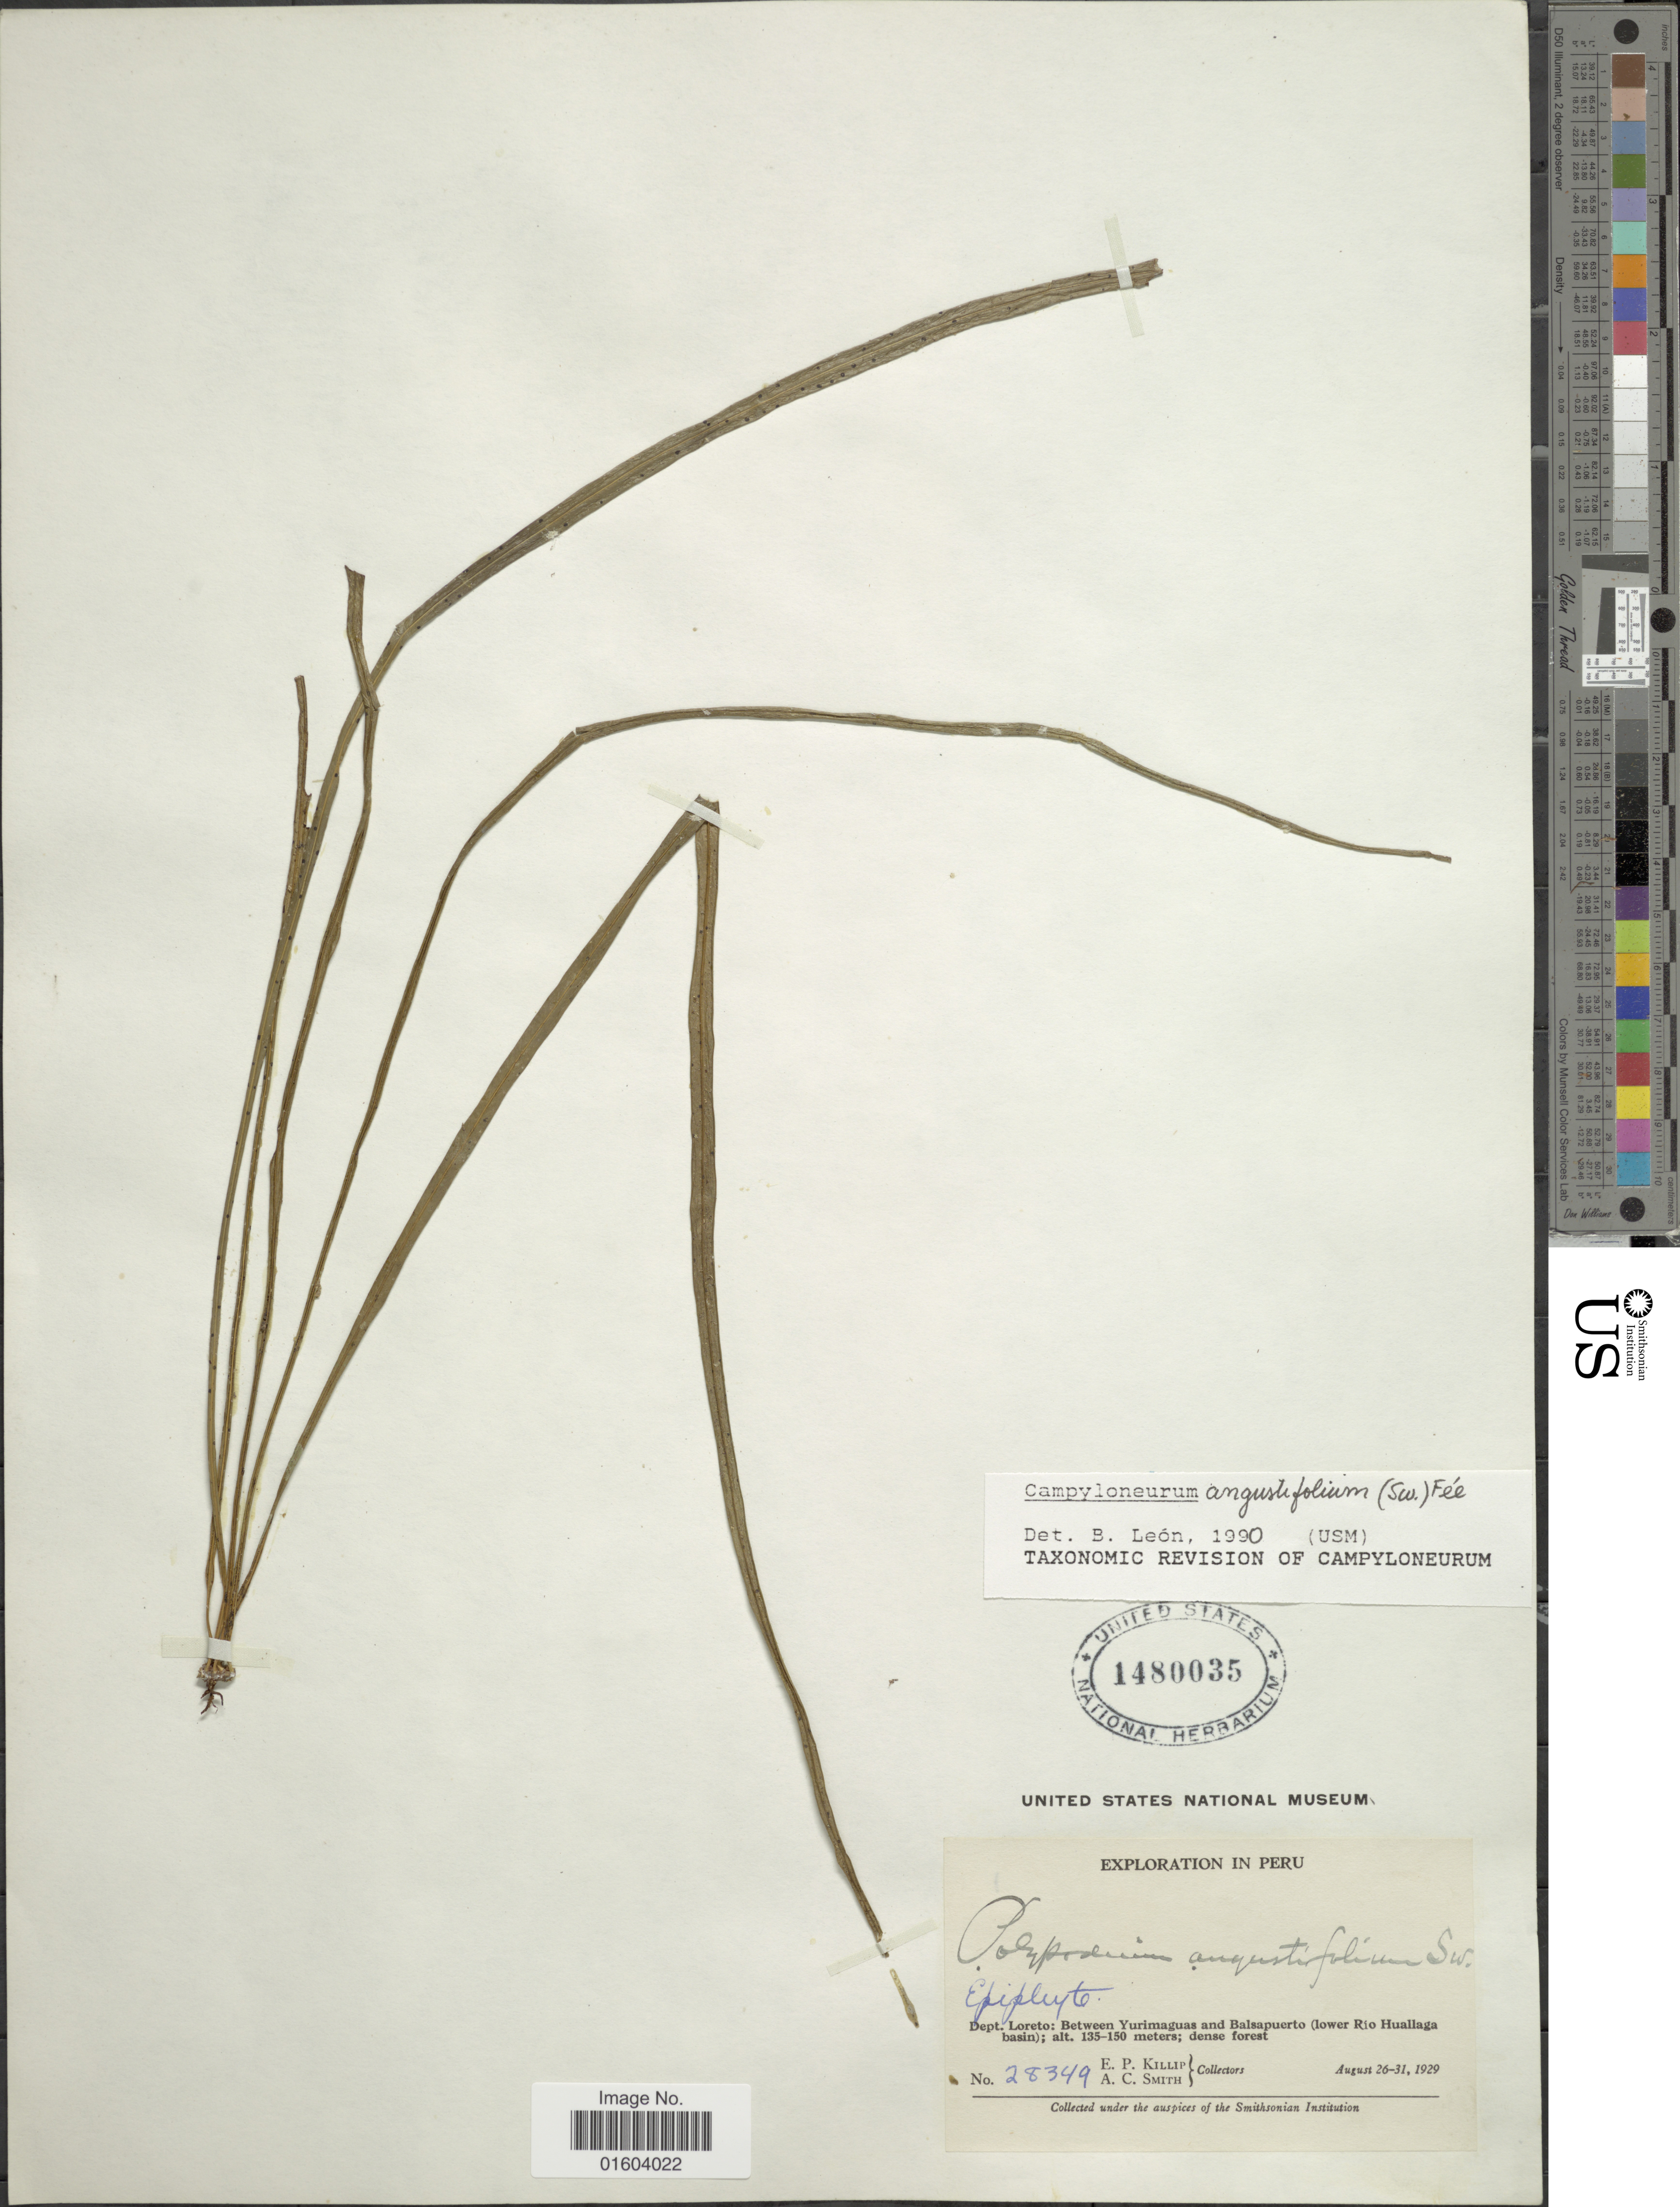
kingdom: Plantae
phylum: Tracheophyta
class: Polypodiopsida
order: Polypodiales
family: Polypodiaceae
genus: Campyloneurum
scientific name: Campyloneurum angustifolium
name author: (Sw.) Fée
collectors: E. P. Killip & A. C. Smith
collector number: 28349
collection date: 1929-08-26/1929-08-31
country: Peru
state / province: Loreto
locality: Dept. Loreto: Between Yurimaguas and Balsapuerto (lower Rio Huallaga basin).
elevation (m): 135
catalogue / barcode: US 1480035